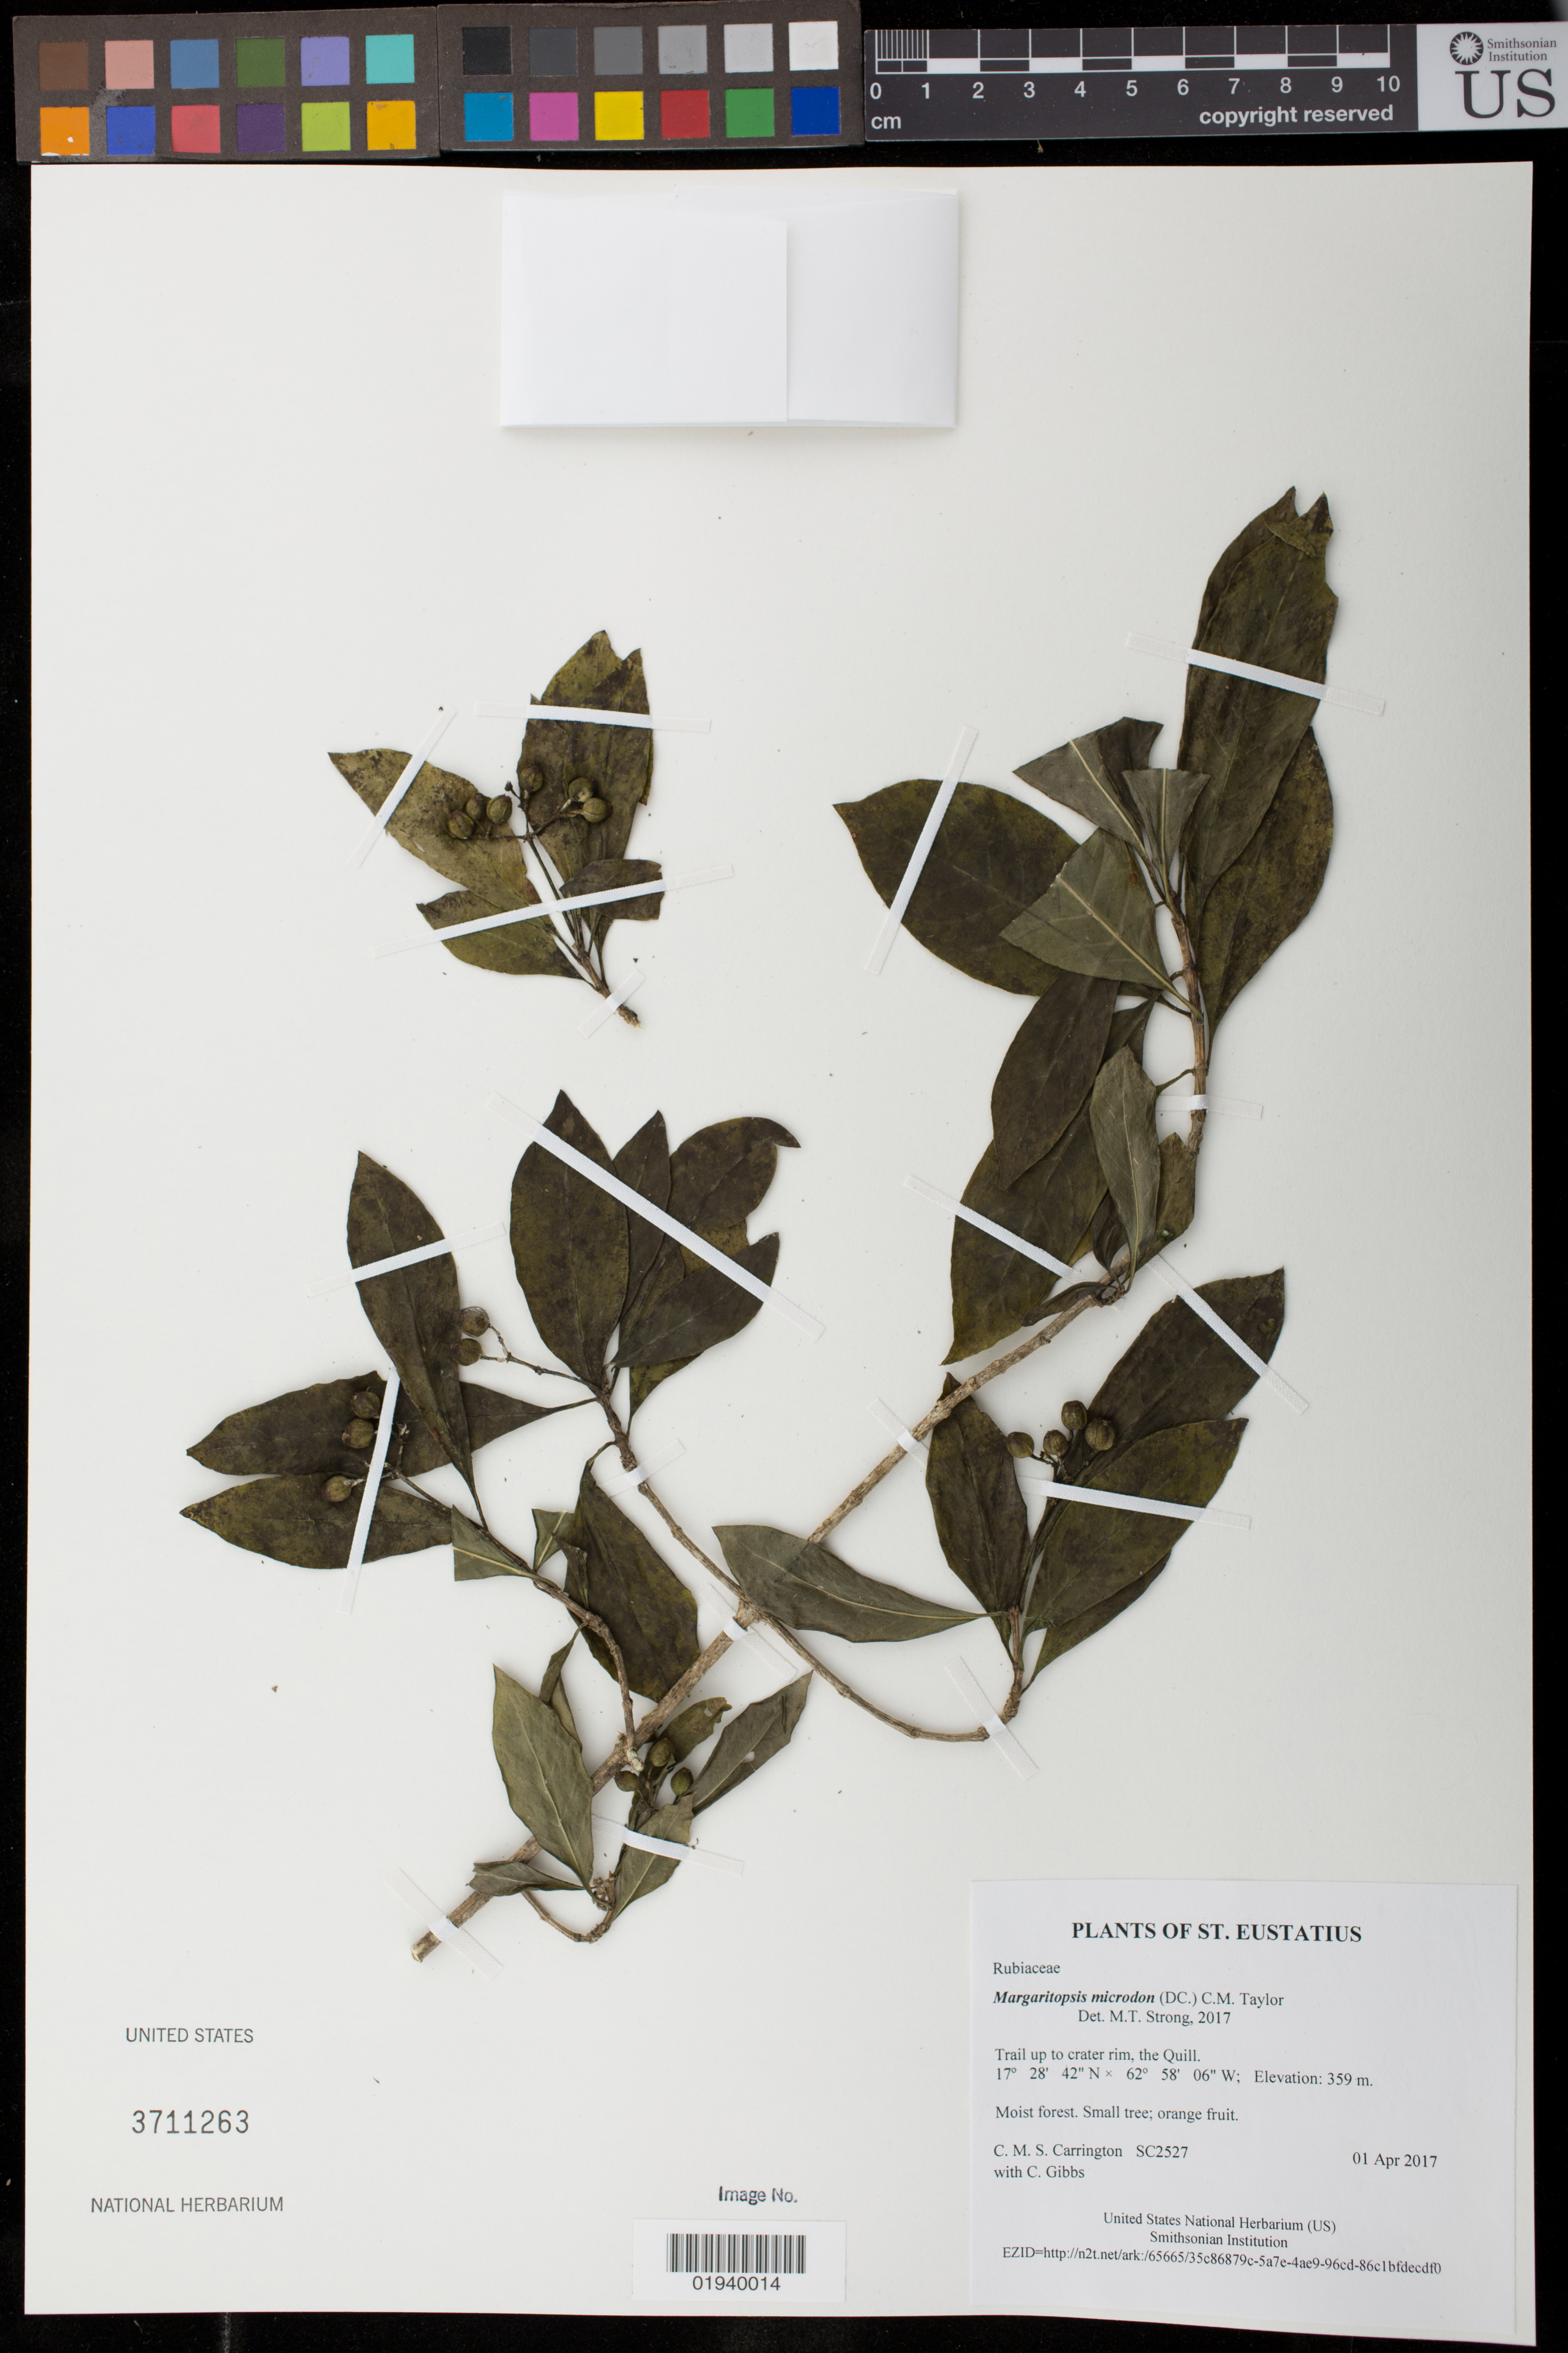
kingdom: Plantae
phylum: Tracheophyta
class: Magnoliopsida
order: Gentianales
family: Rubiaceae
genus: Margaritopsis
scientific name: Margaritopsis microdon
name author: (DC.) C.M. Taylor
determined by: Strong, M. T., (US), Smithsonian Institution - National Museum of Natural History (UNITED STATES)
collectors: C. M. S. Carrington & C. Gibbs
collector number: SC2527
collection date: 2017-04-01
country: Netherlands Antilles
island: St. Eustatius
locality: Trail up to crater rim, the Quill.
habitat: Moist forest.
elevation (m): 359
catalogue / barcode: US 3711263